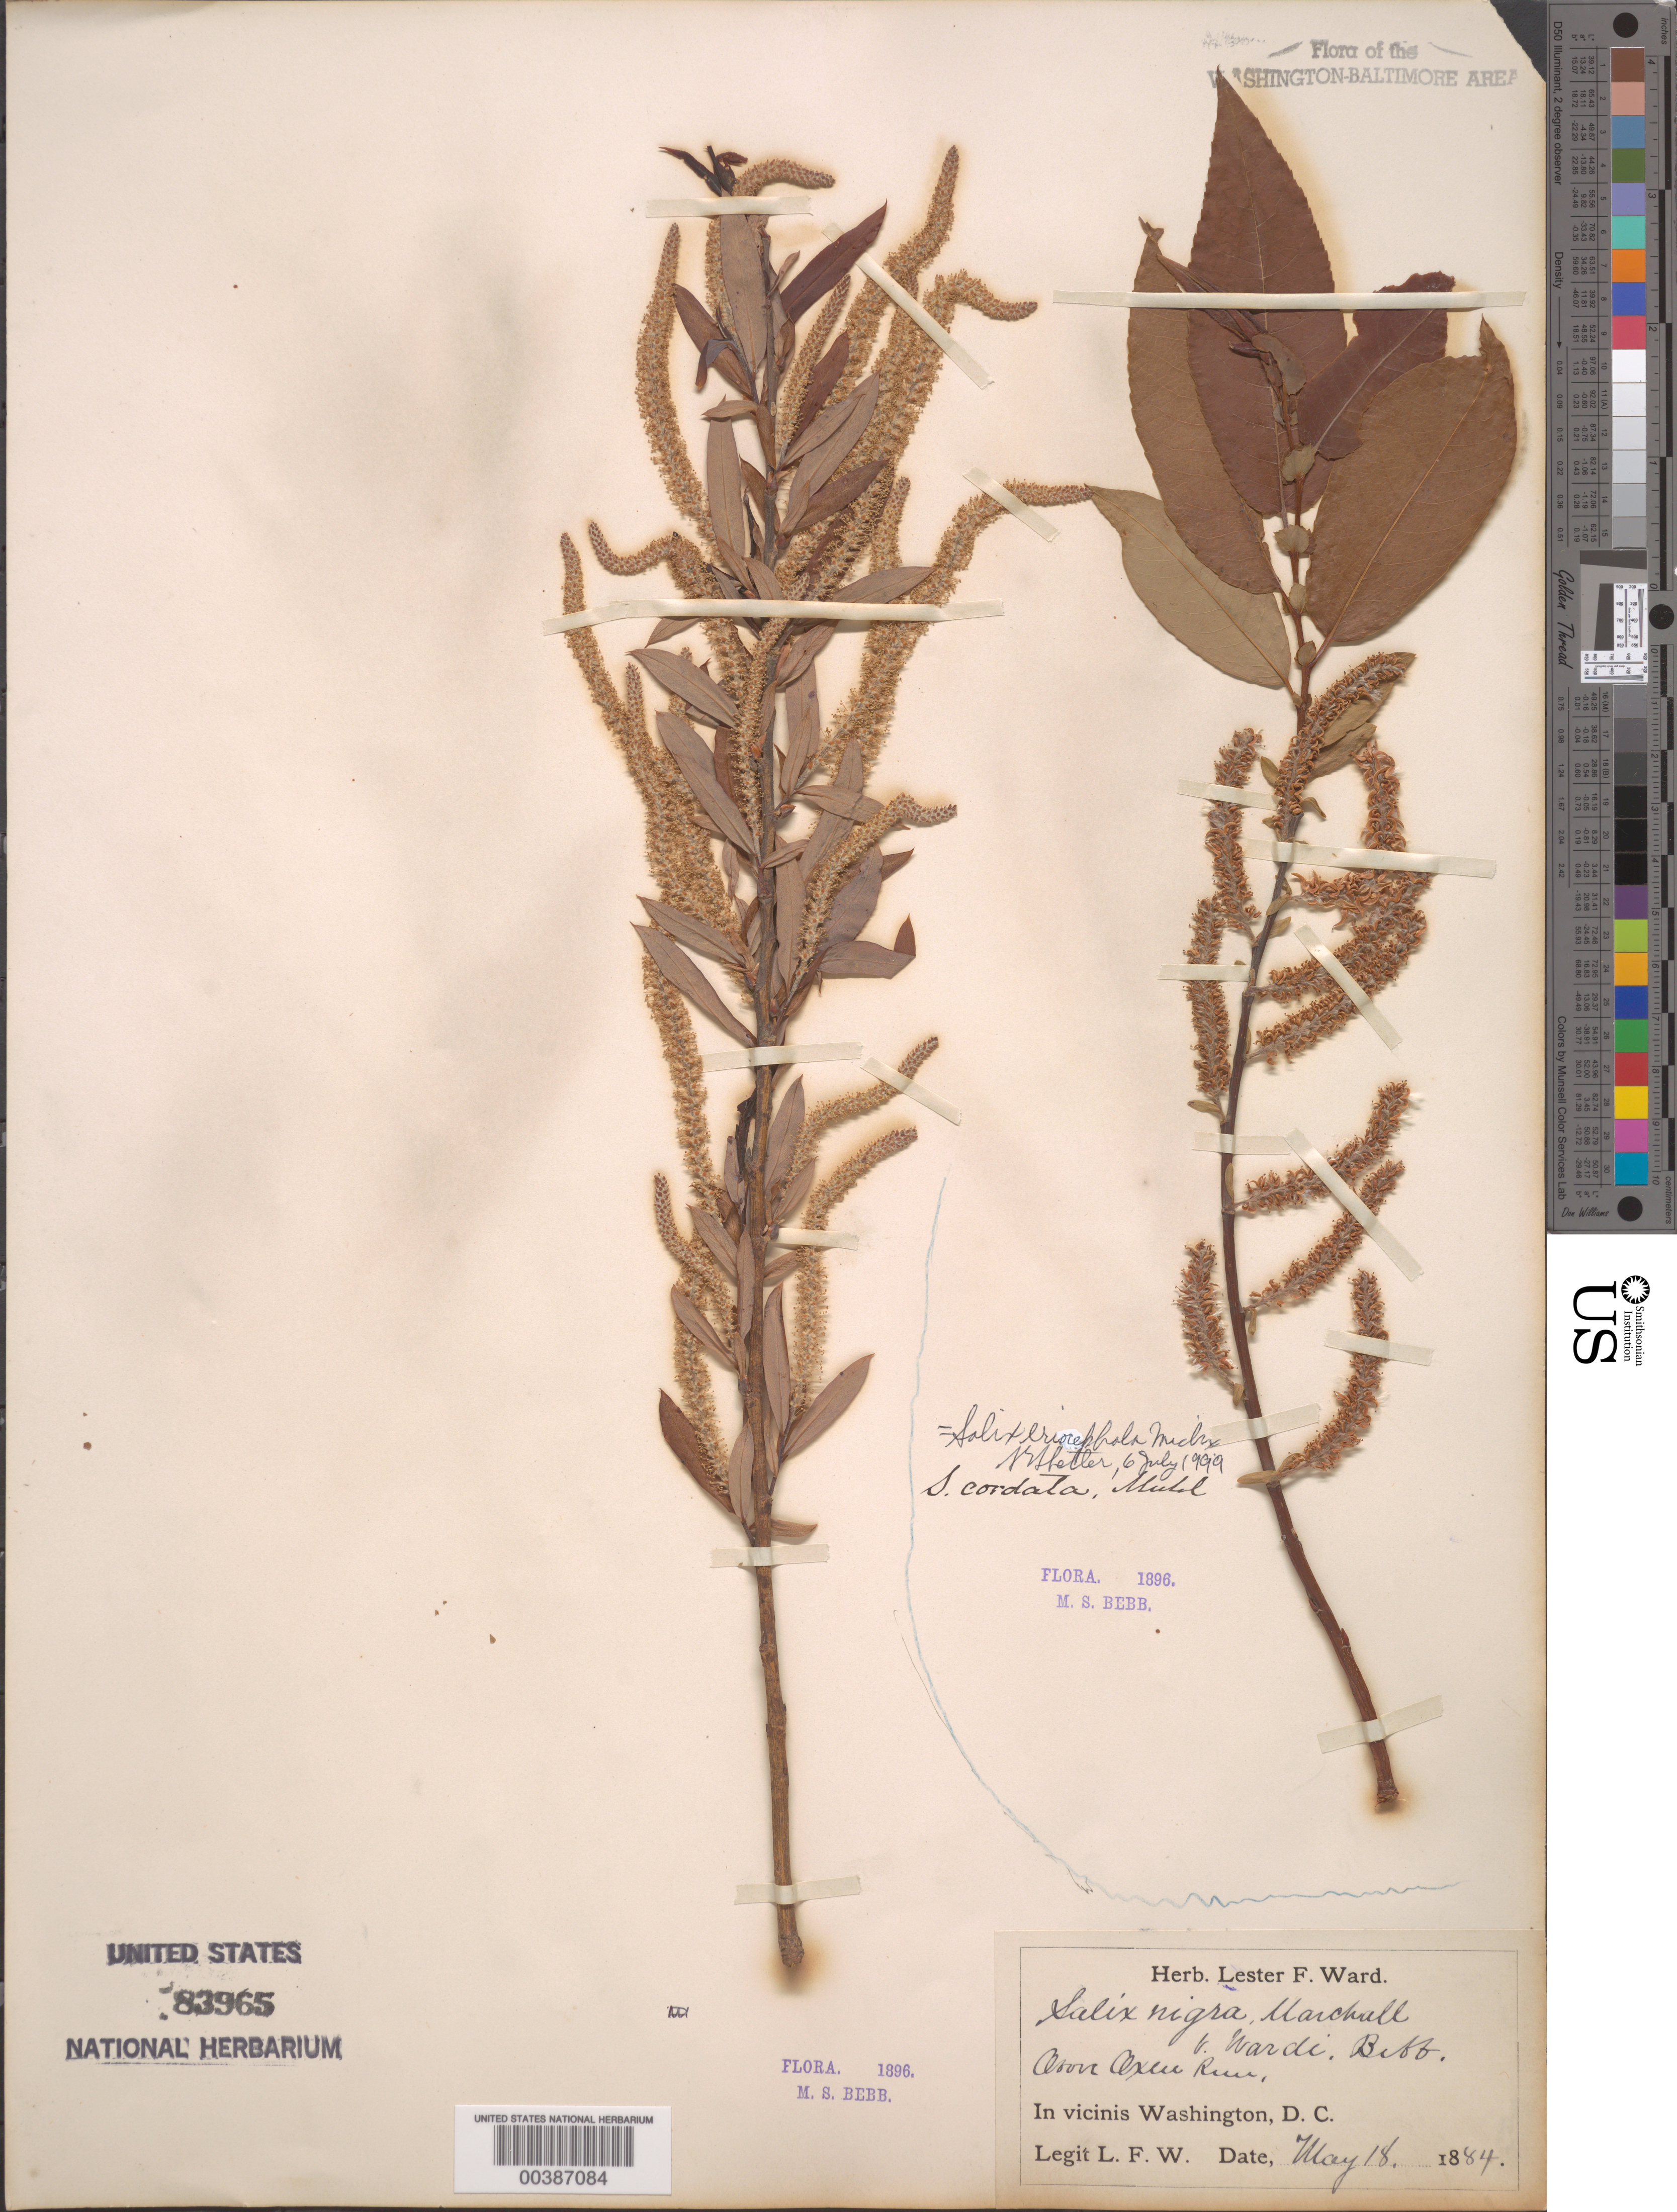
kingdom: Plantae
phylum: Tracheophyta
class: Magnoliopsida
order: Malpighiales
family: Salicaceae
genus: Salix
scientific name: Salix eriocephala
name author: Michx.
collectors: L. F. Ward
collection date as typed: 18 May 1884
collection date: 1884-05-18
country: United States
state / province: Maryland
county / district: Prince George's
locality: Above Oxon Run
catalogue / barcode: US 83965